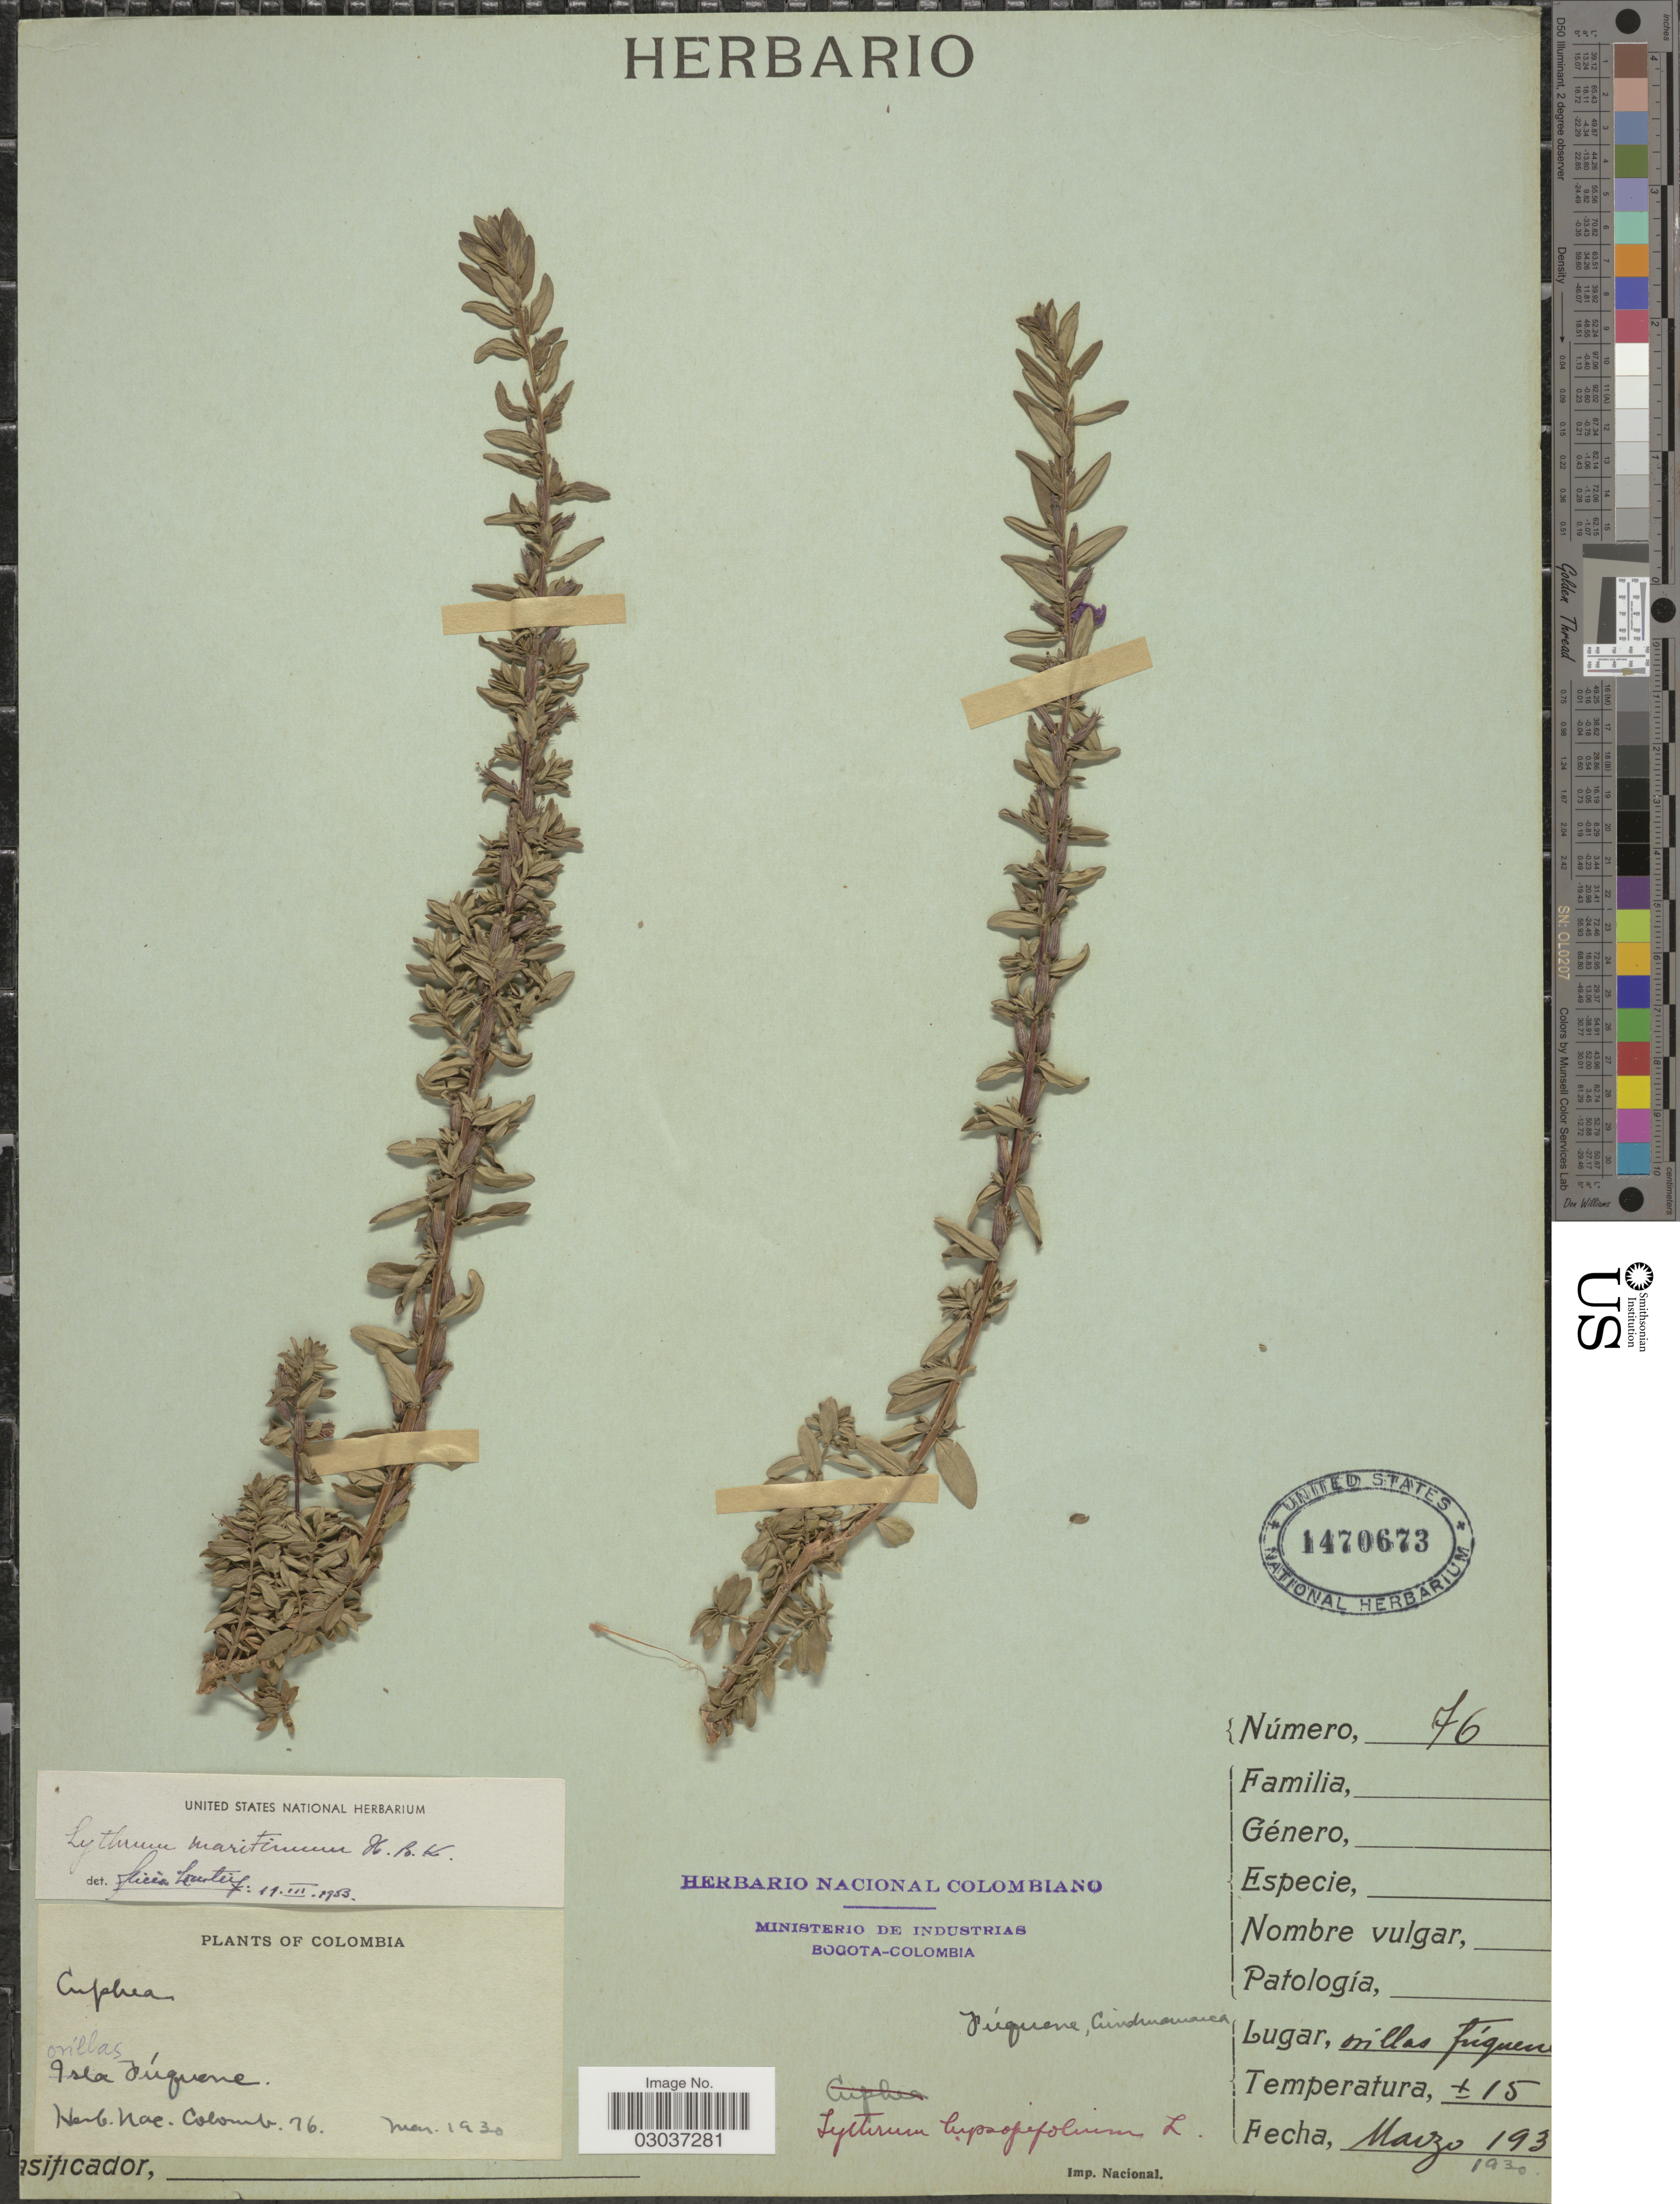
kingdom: Plantae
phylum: Tracheophyta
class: Magnoliopsida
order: Myrtales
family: Lythraceae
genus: Lythrum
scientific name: Lythrum maritimum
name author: Kunth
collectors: ex Herb. Nacional de Colombiano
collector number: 76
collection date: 1930-03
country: Colombia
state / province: Cundinamarca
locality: Orillas Fúquene.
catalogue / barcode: US 1470673